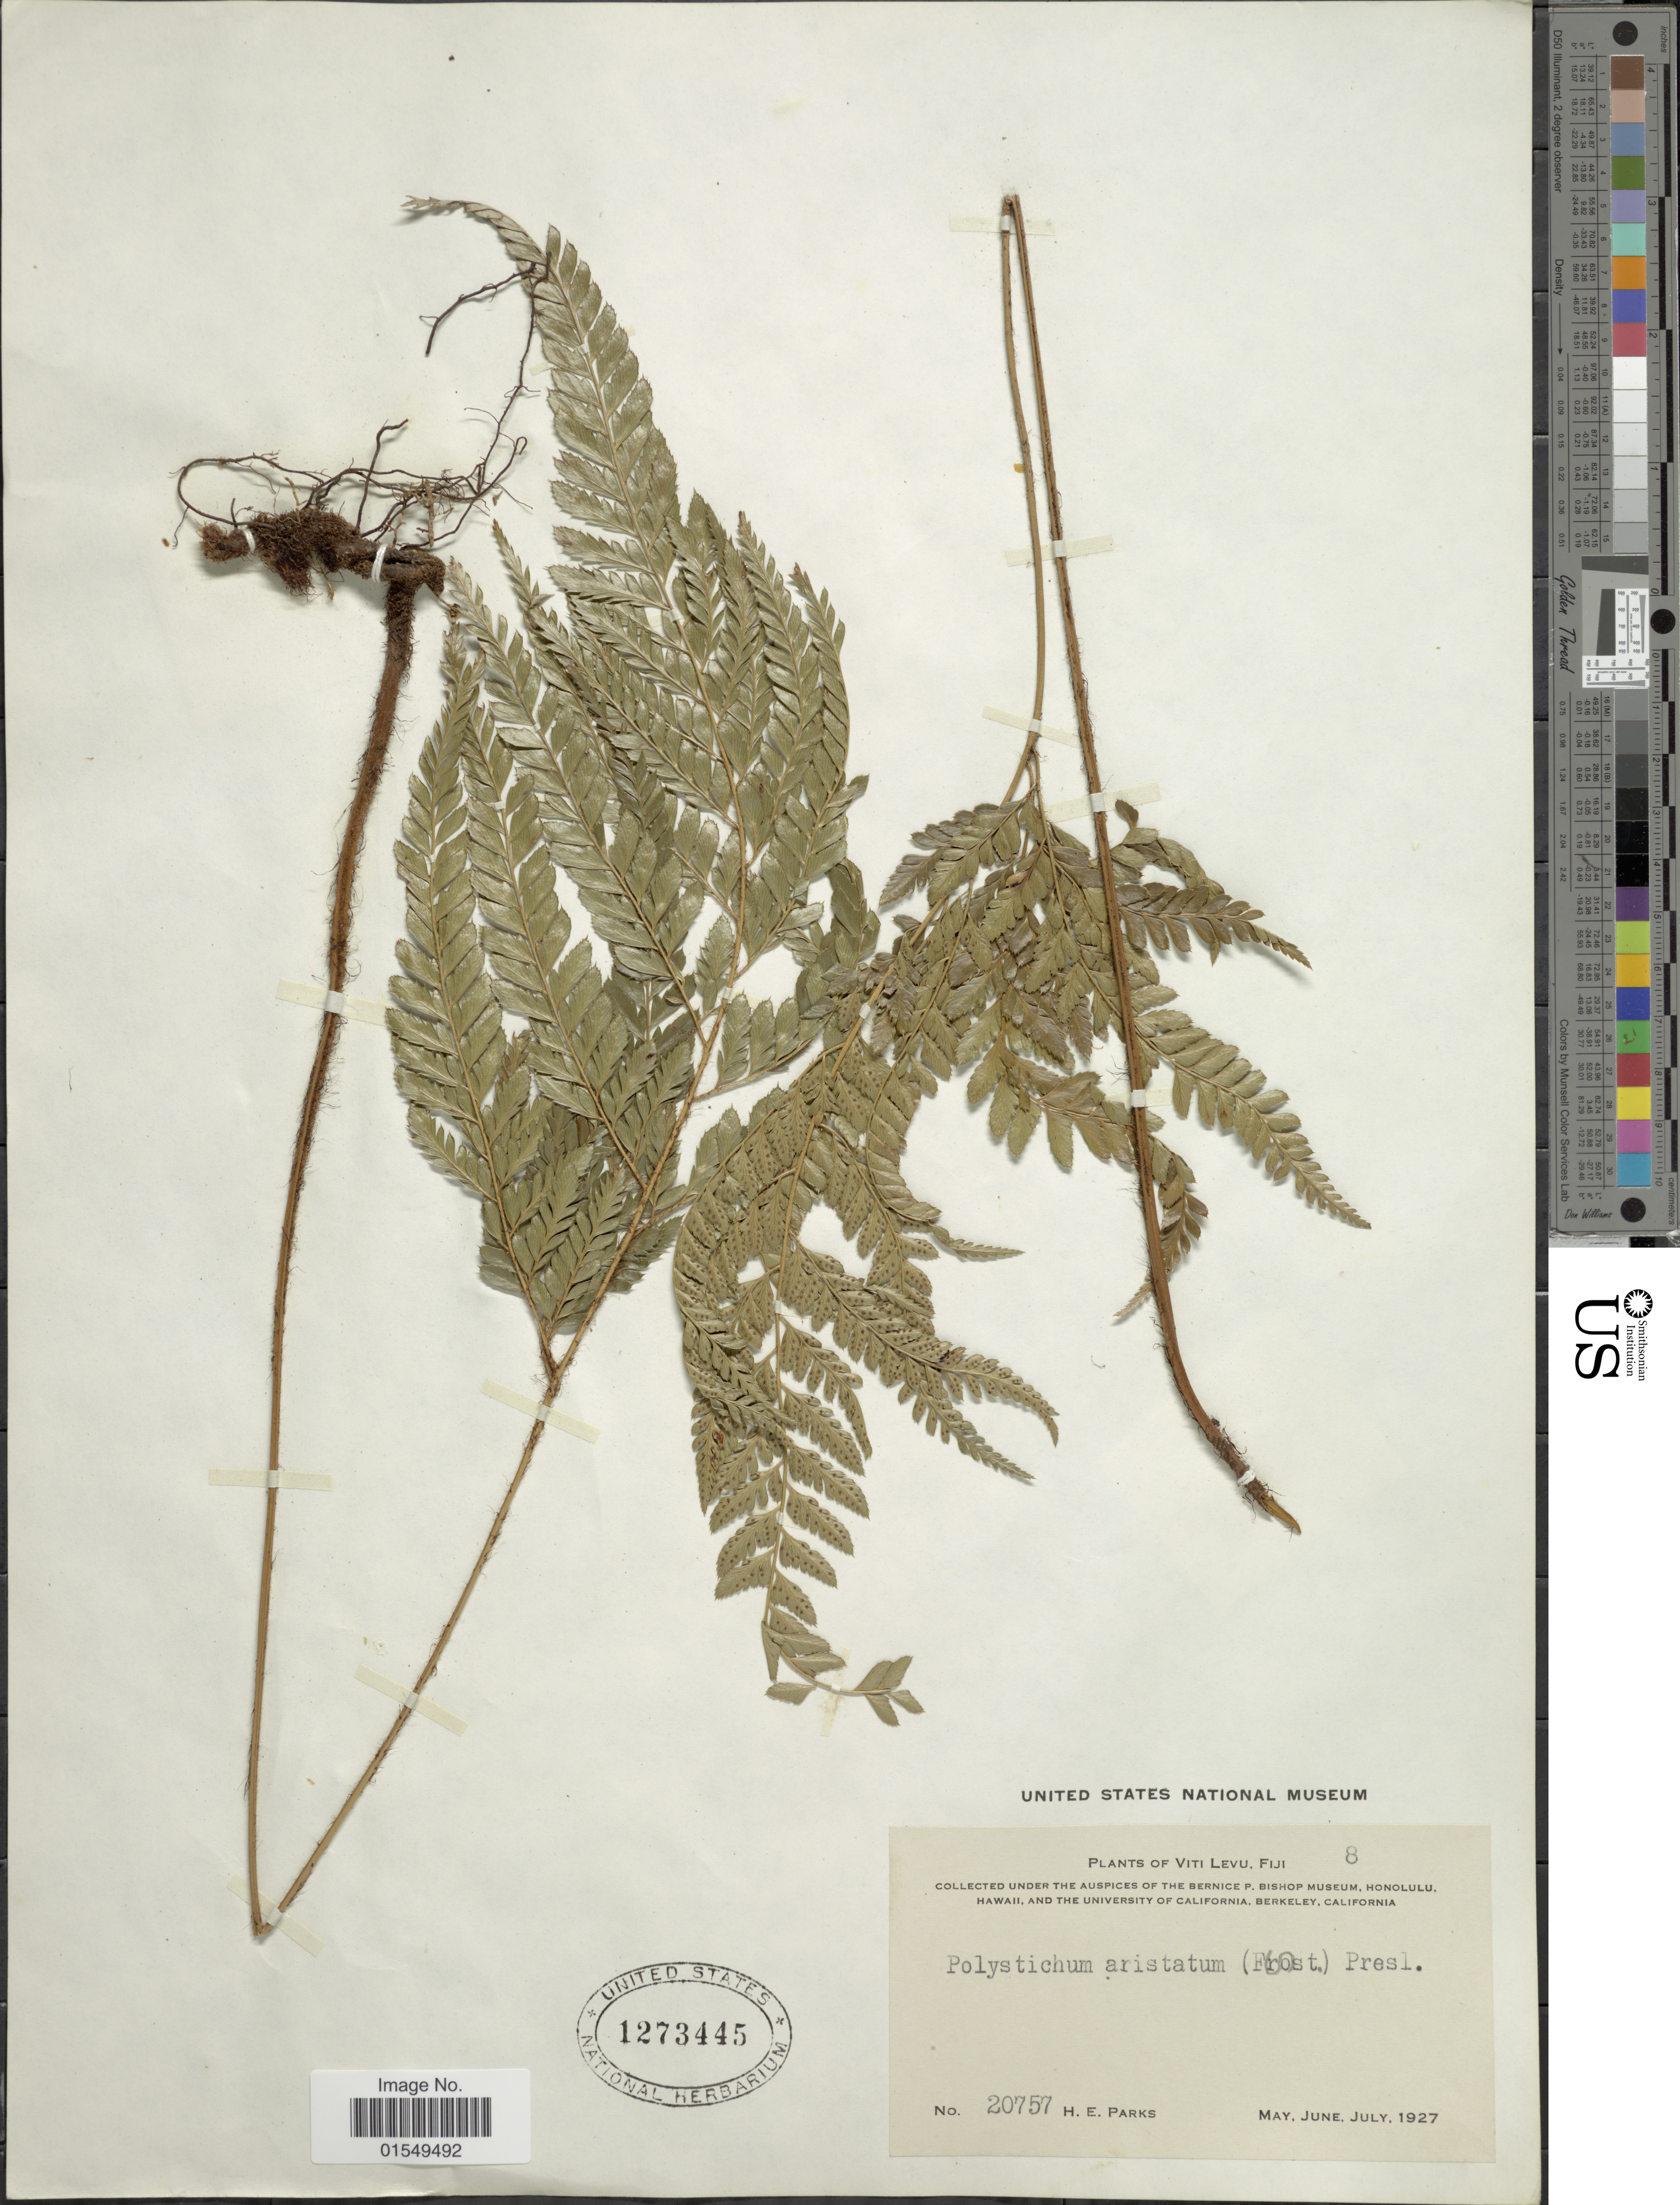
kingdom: Plantae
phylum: Tracheophyta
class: Polypodiopsida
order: Polypodiales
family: Dryopteridaceae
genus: Arachniodes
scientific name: Arachniodes aristata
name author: (G. Forst.) Tindale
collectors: H. Park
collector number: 20757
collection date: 1927-06/1927-07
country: Fiji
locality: Viti Levu, Fiji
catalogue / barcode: US 1273445